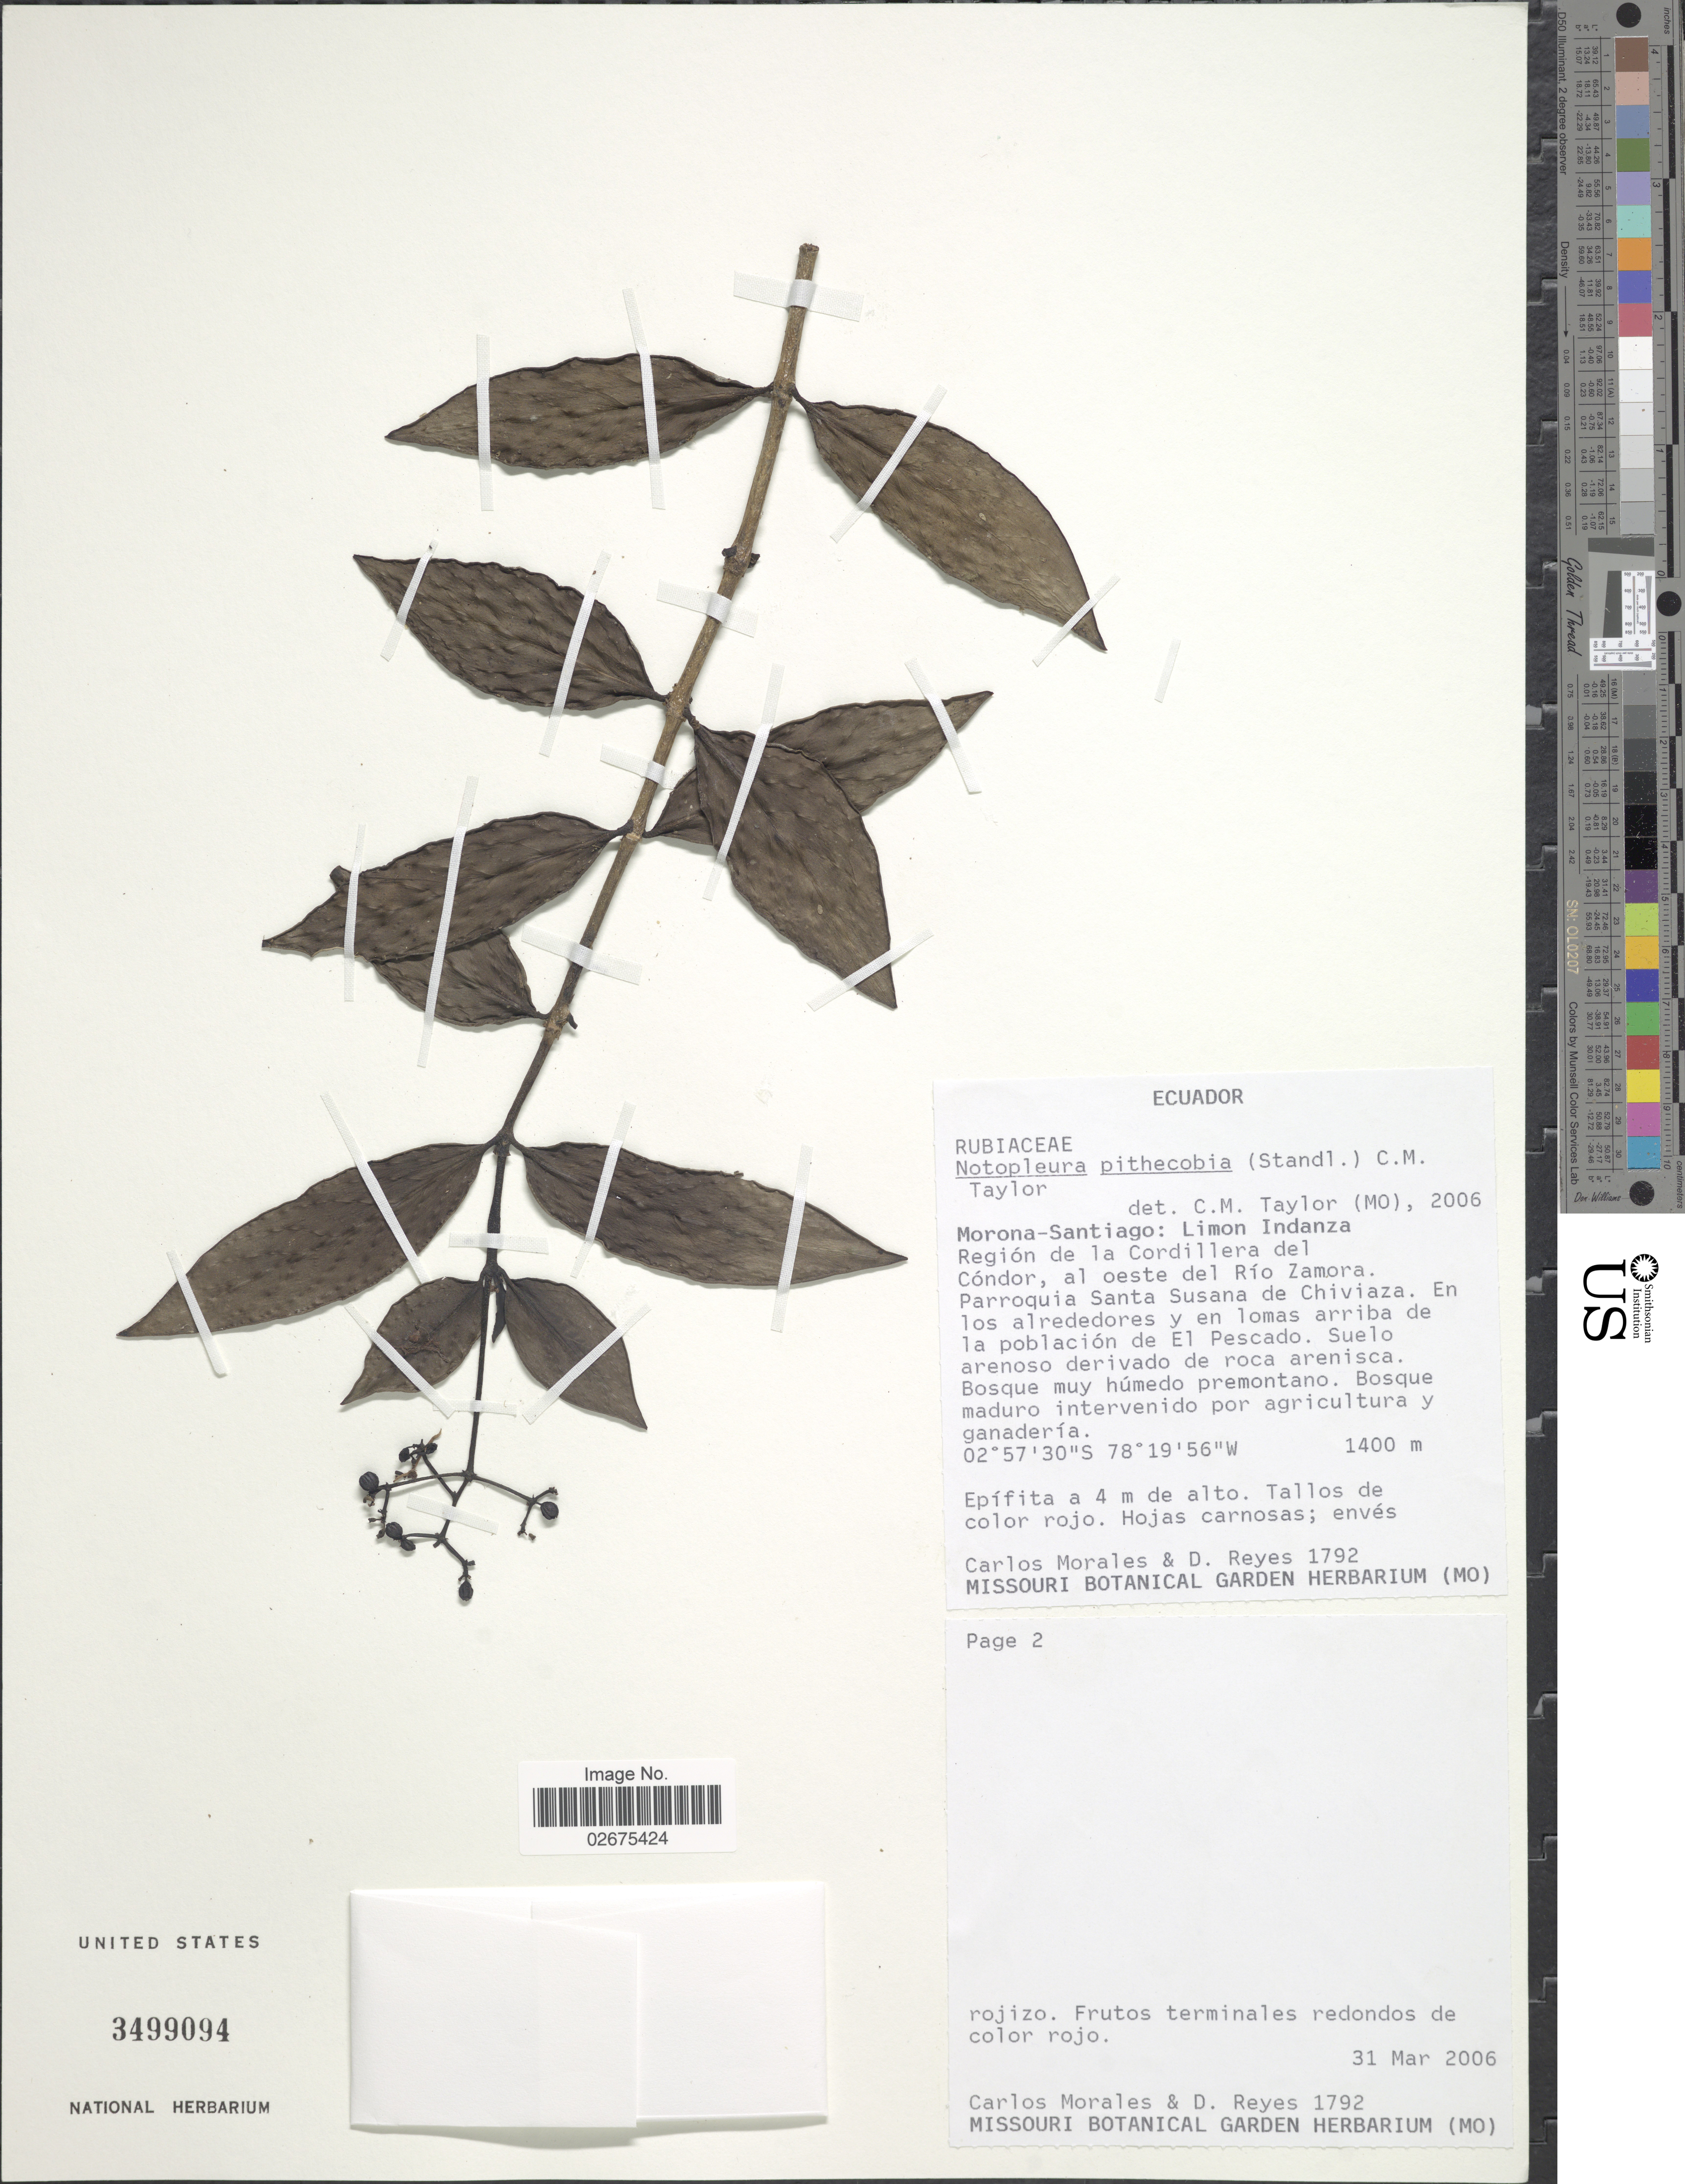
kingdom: Plantae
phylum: Tracheophyta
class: Magnoliopsida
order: Gentianales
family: Rubiaceae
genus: Notopleura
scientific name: Notopleura pithecobia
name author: (Standl.) C.M. Taylor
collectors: C. Morales & D. Reyes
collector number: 1792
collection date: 2006-03-31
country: Ecuador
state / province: Morona-Santiago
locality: Limon Indanza. Region de la Cordillera del Condor, al oeste del Rio Zamora. Parroquia Santa Susana de Chiviaza. En los alrededores y en lomas arriba de la poblacion de El Pescado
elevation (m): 1400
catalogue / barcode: US 3499094